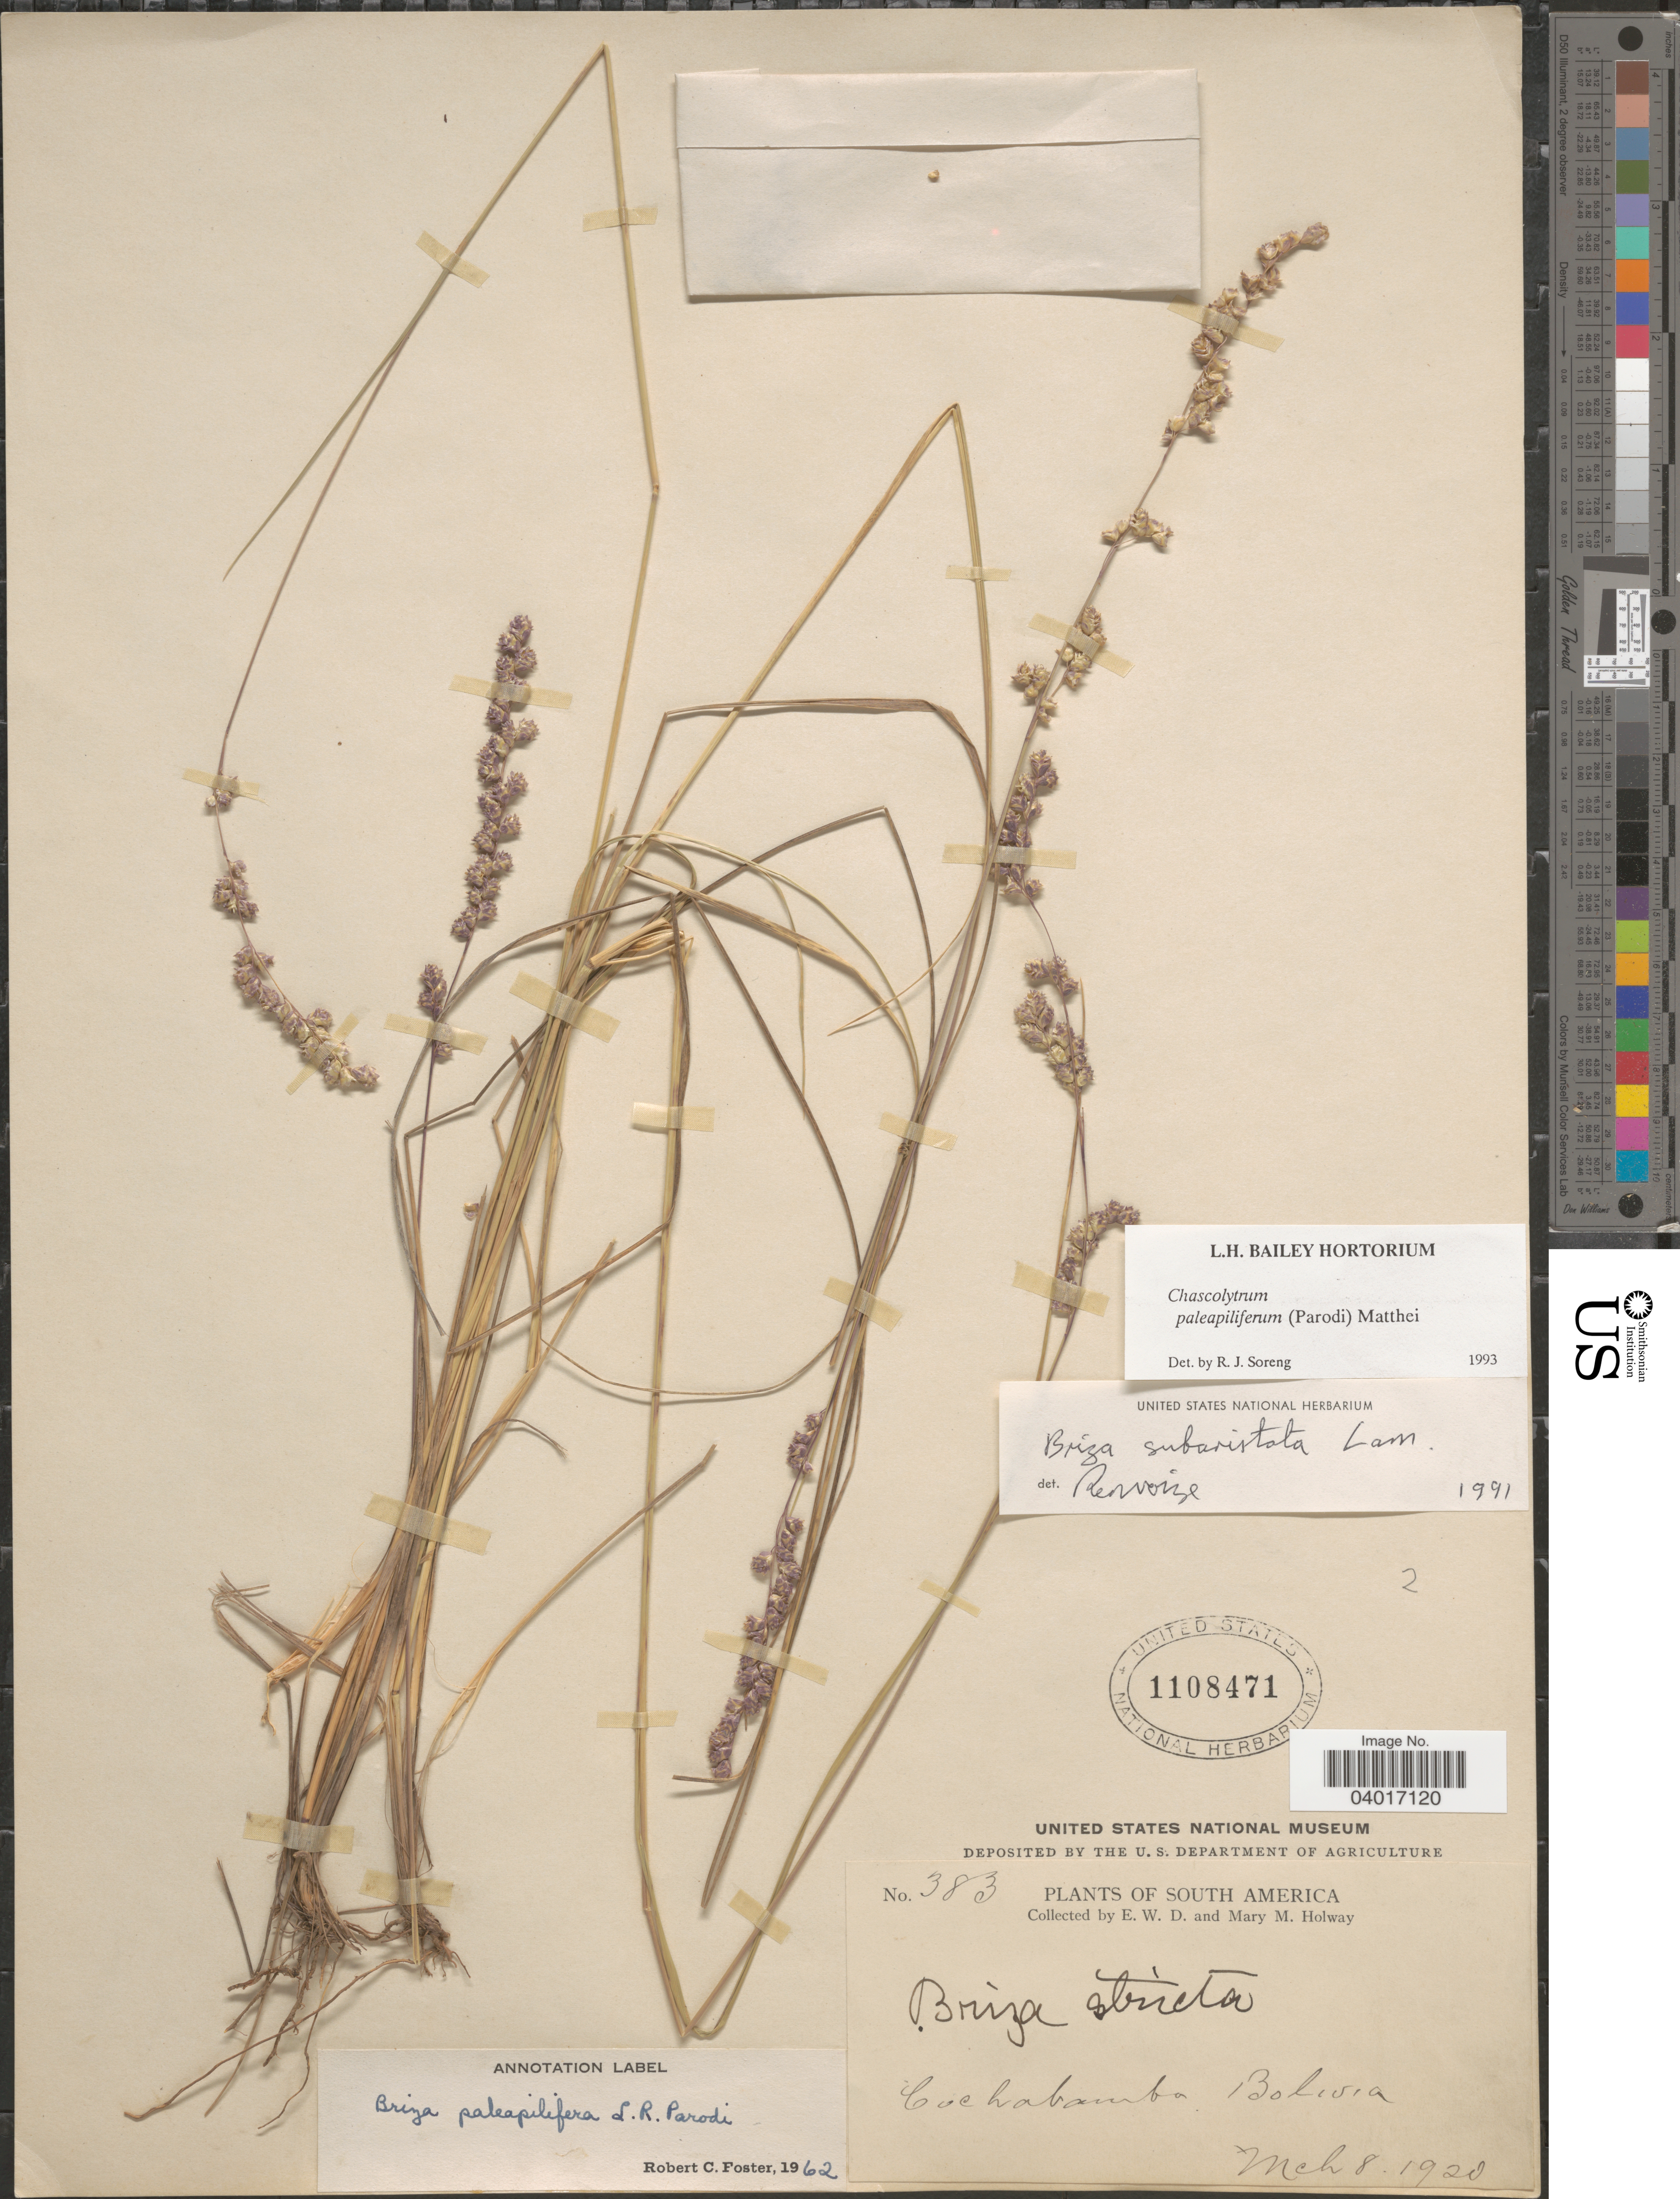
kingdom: Plantae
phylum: Tracheophyta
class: Liliopsida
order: Poales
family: Poaceae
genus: Chascolytrum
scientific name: Chascolytrum paleapiliferum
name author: (Parodi) Matthei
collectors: E. W. D. Holway & M. M. Holway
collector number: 383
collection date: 1920-03-08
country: Bolivia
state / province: Cochabamba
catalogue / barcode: US 1108471